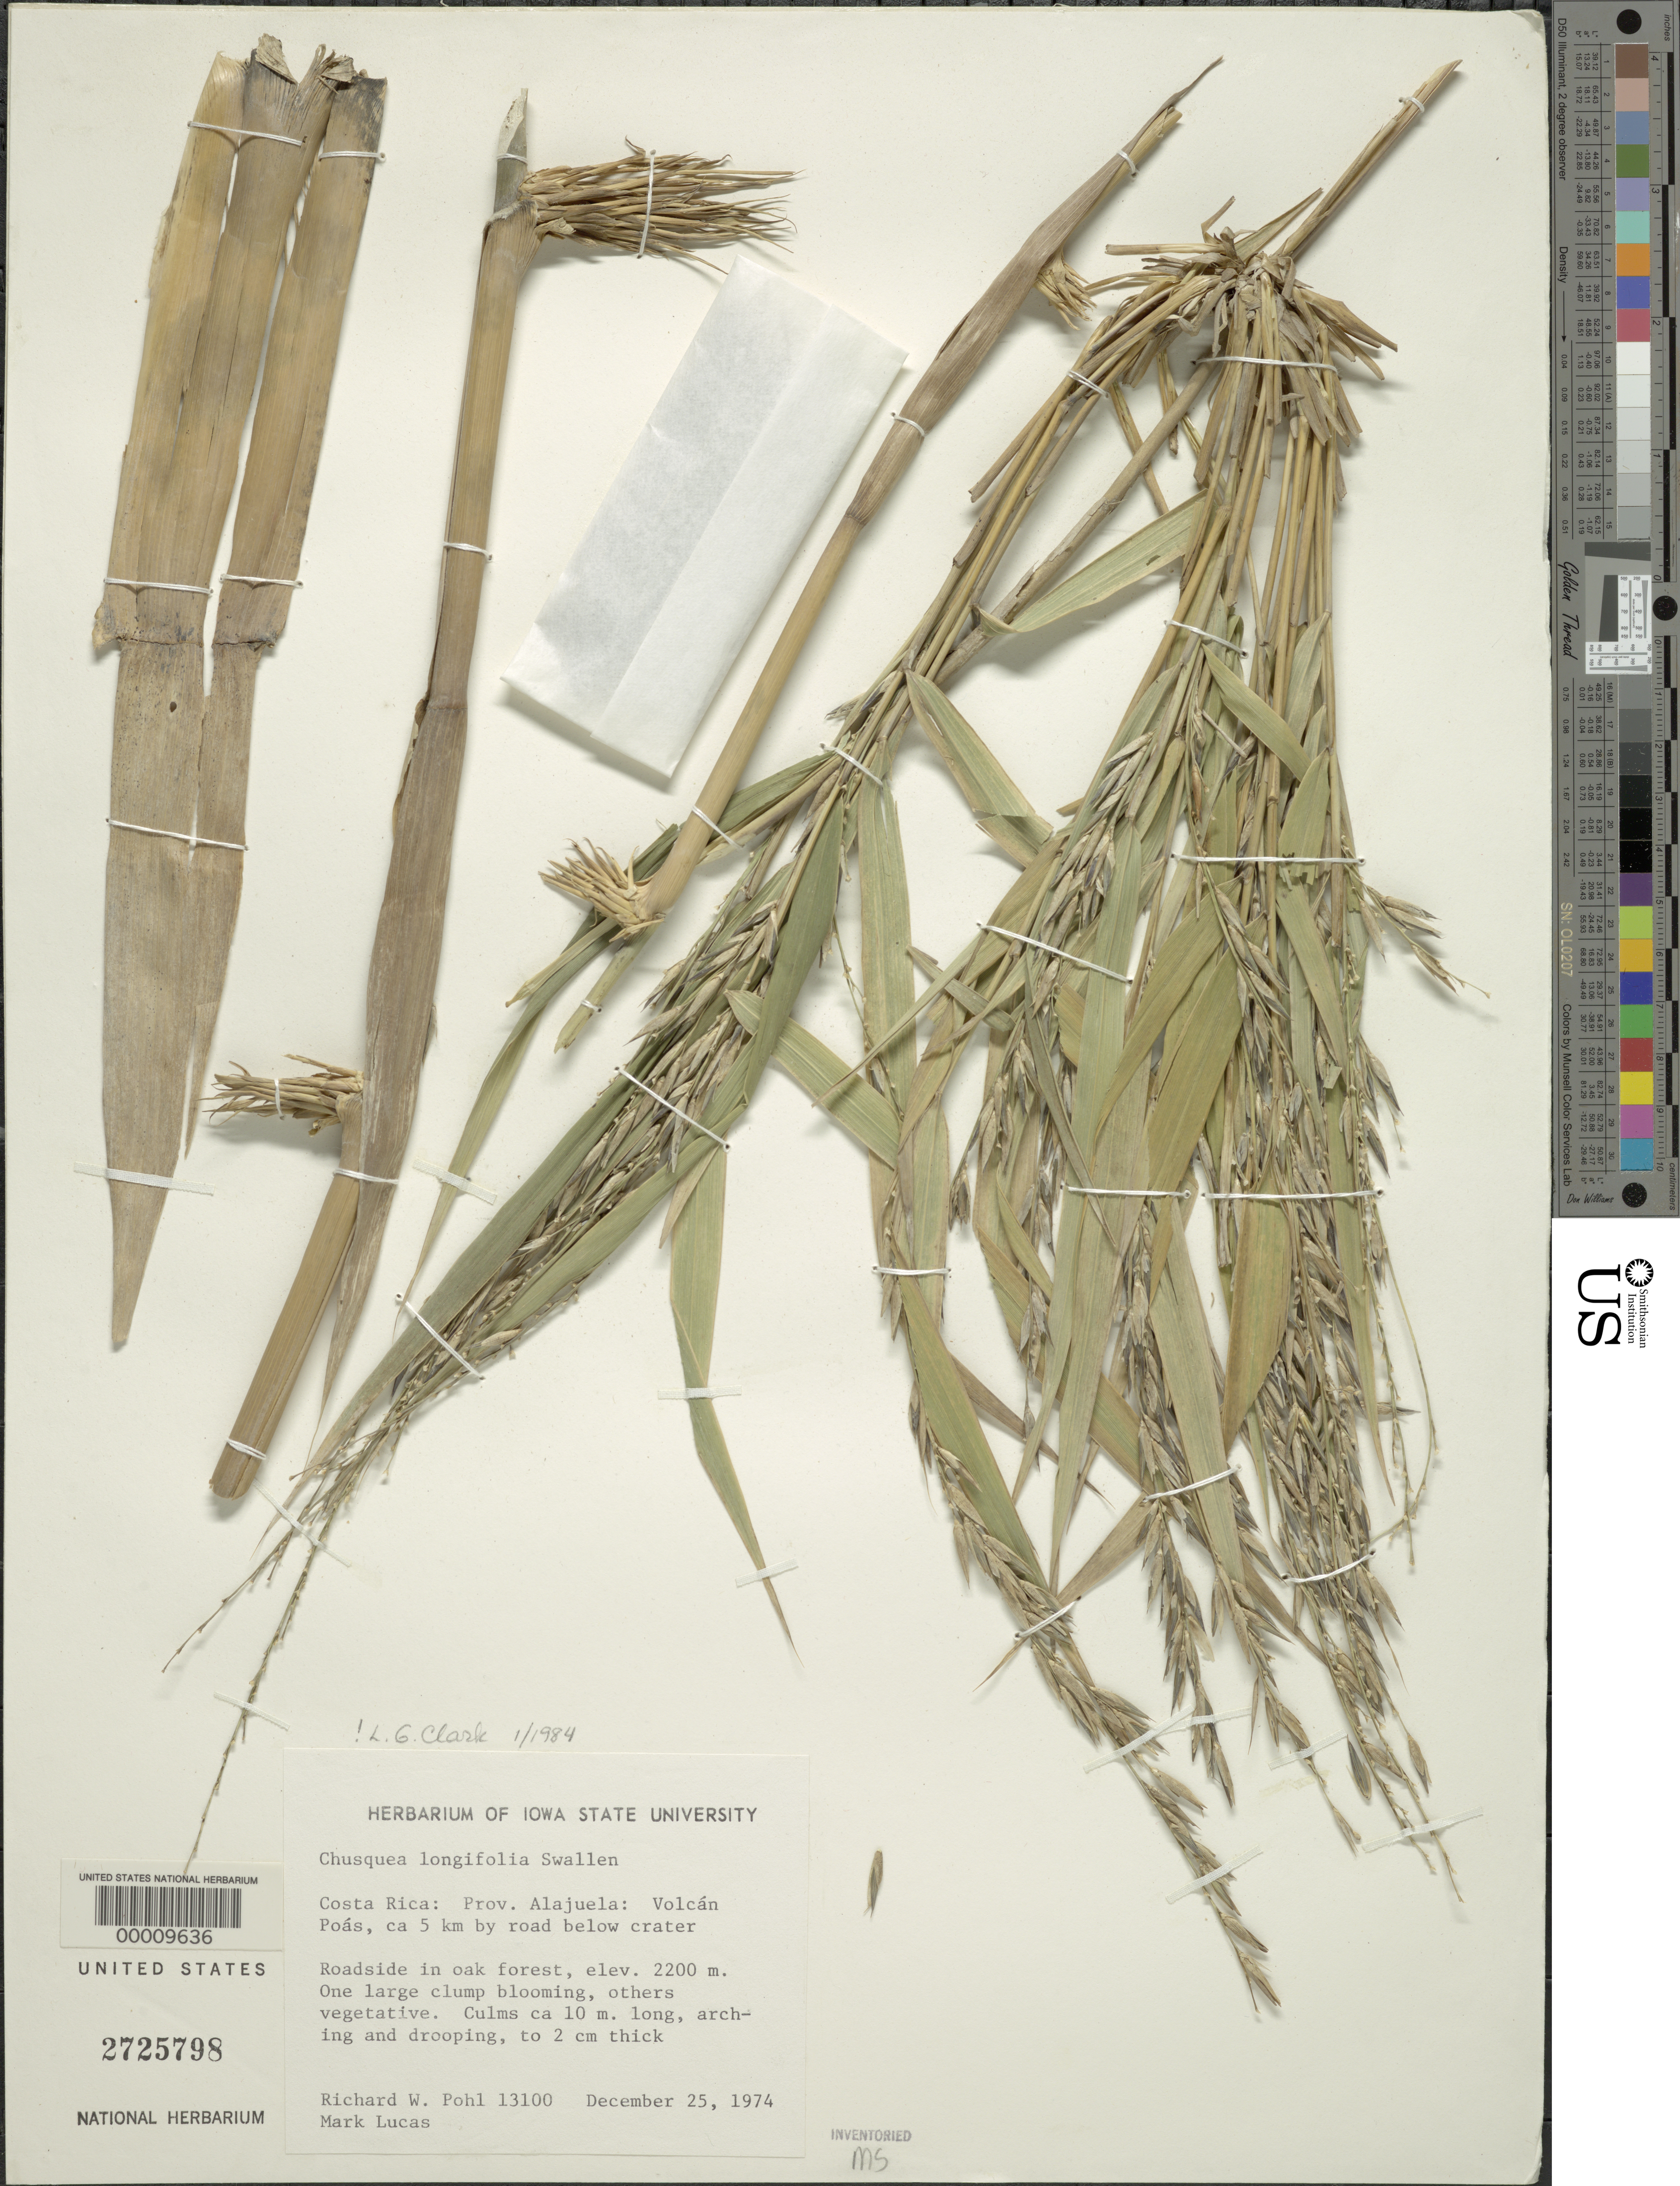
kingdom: Plantae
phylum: Tracheophyta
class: Liliopsida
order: Poales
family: Poaceae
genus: Chusquea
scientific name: Chusquea longifolia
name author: Swallen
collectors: R. W. Pohl & M. Lucas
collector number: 13100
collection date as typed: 25 Dec 1974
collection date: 1974-12-25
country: Costa Rica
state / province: Alajuela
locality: Volcan Poás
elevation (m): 2200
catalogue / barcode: US 2725798